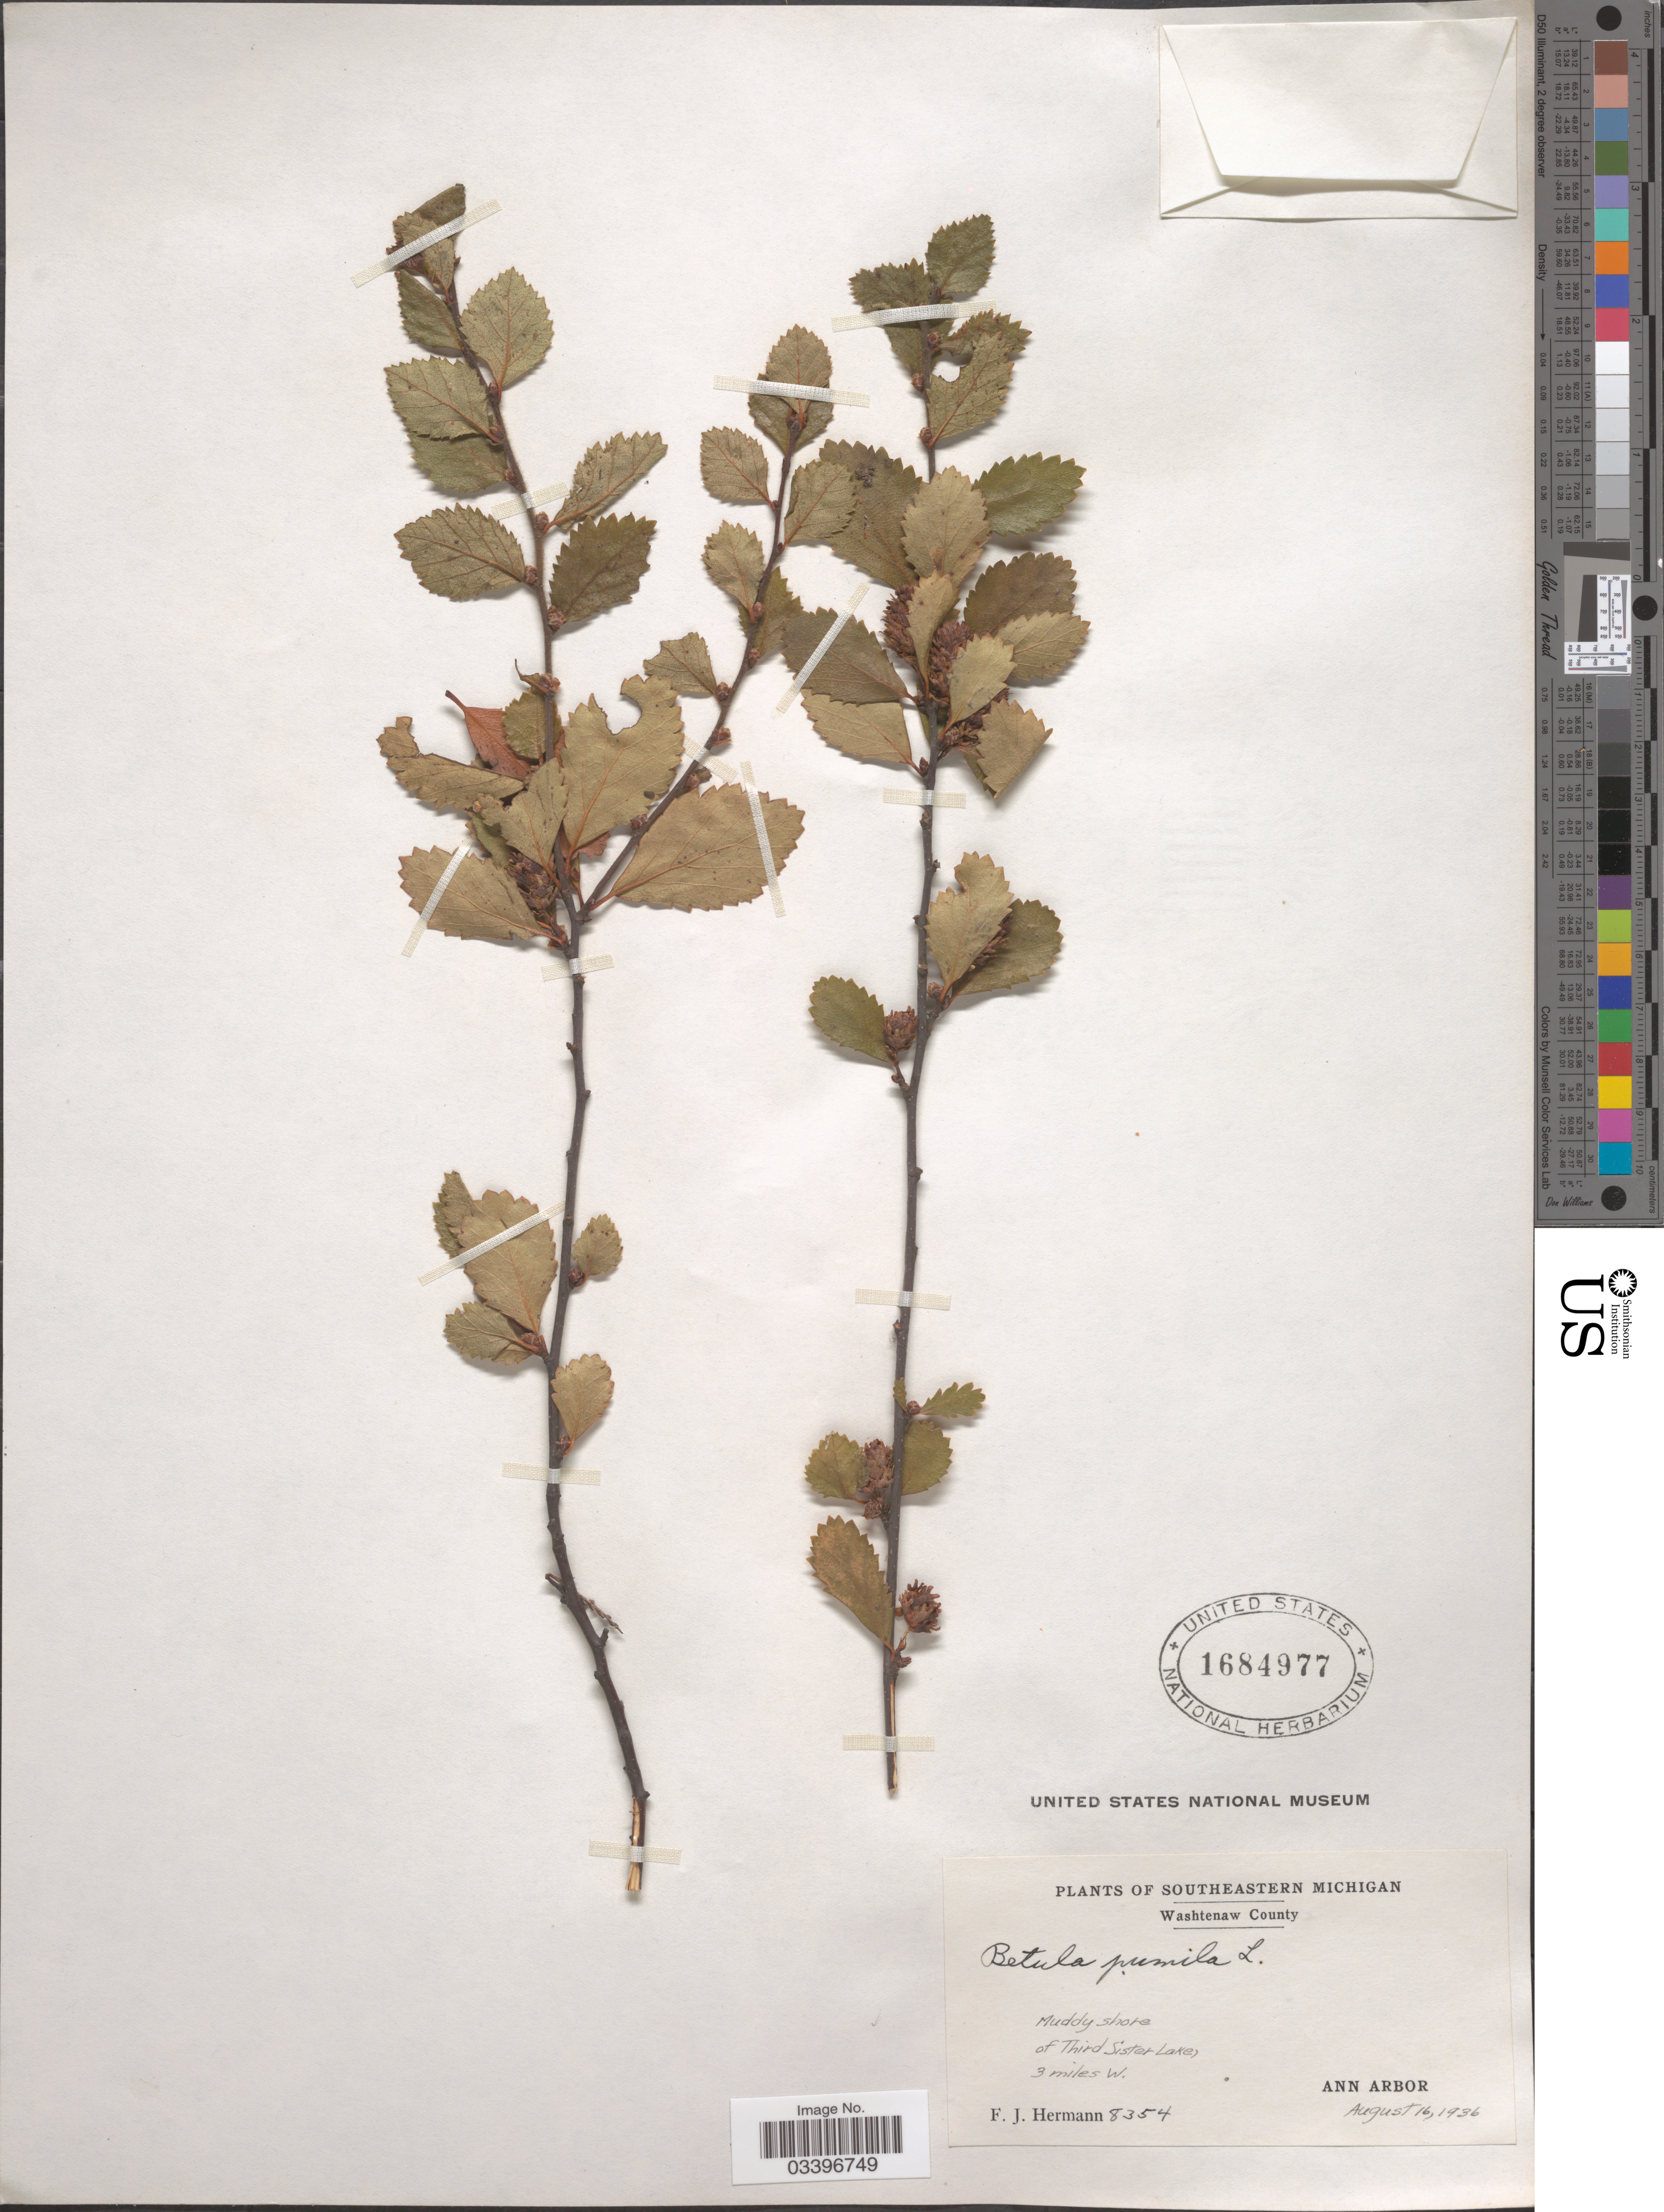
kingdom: Plantae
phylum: Tracheophyta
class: Magnoliopsida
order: Fagales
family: Betulaceae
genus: Betula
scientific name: Betula pumila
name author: L.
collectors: F. J. Hermann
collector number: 8354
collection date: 1936-08-16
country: United States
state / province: Michigan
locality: Southeastern Michigan. Washtenaw County. Muddy shore of Third Sister Lake, 3 miles W. Ann Harbor.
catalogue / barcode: US 1684977